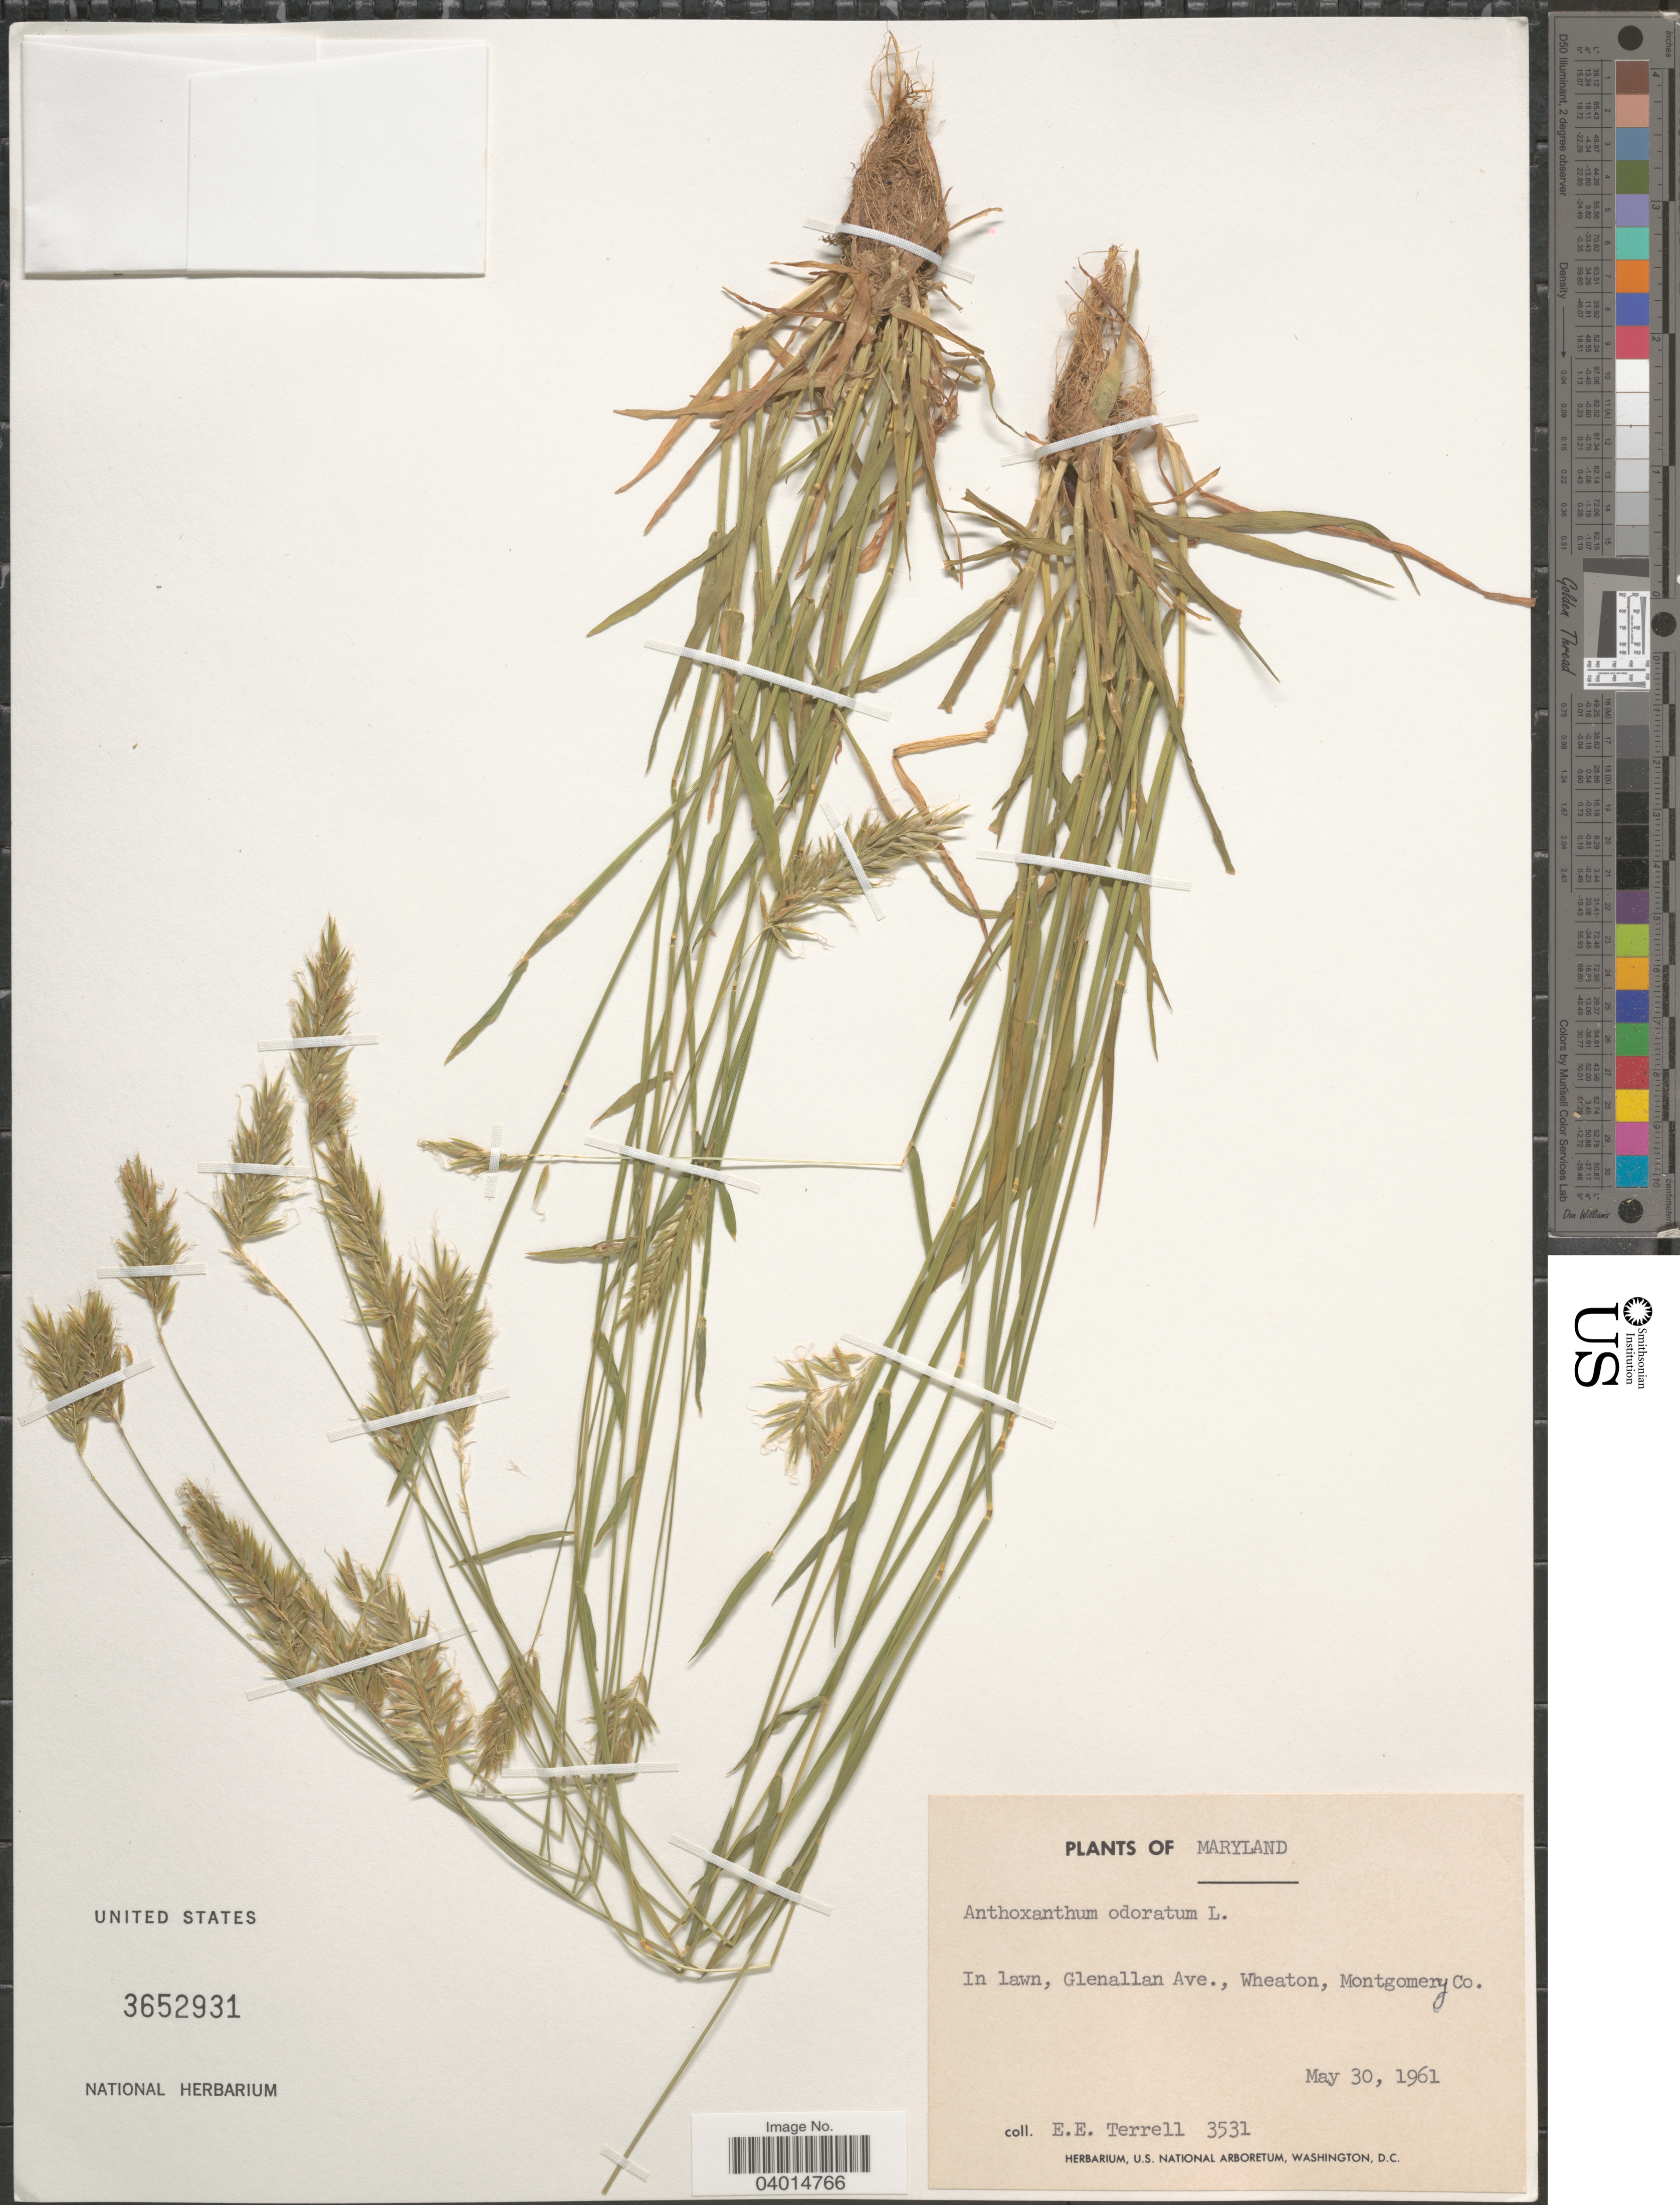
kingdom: Plantae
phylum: Tracheophyta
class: Liliopsida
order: Poales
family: Poaceae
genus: Anthoxanthum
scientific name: Anthoxanthum odoratum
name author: L.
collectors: E. E. Terrell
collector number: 3531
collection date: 1961-05-30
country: United States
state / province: Maryland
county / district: Montgomery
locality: In lawn, Glenallan Ave., Wheaton, Montgomery Co.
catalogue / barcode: US 3652931